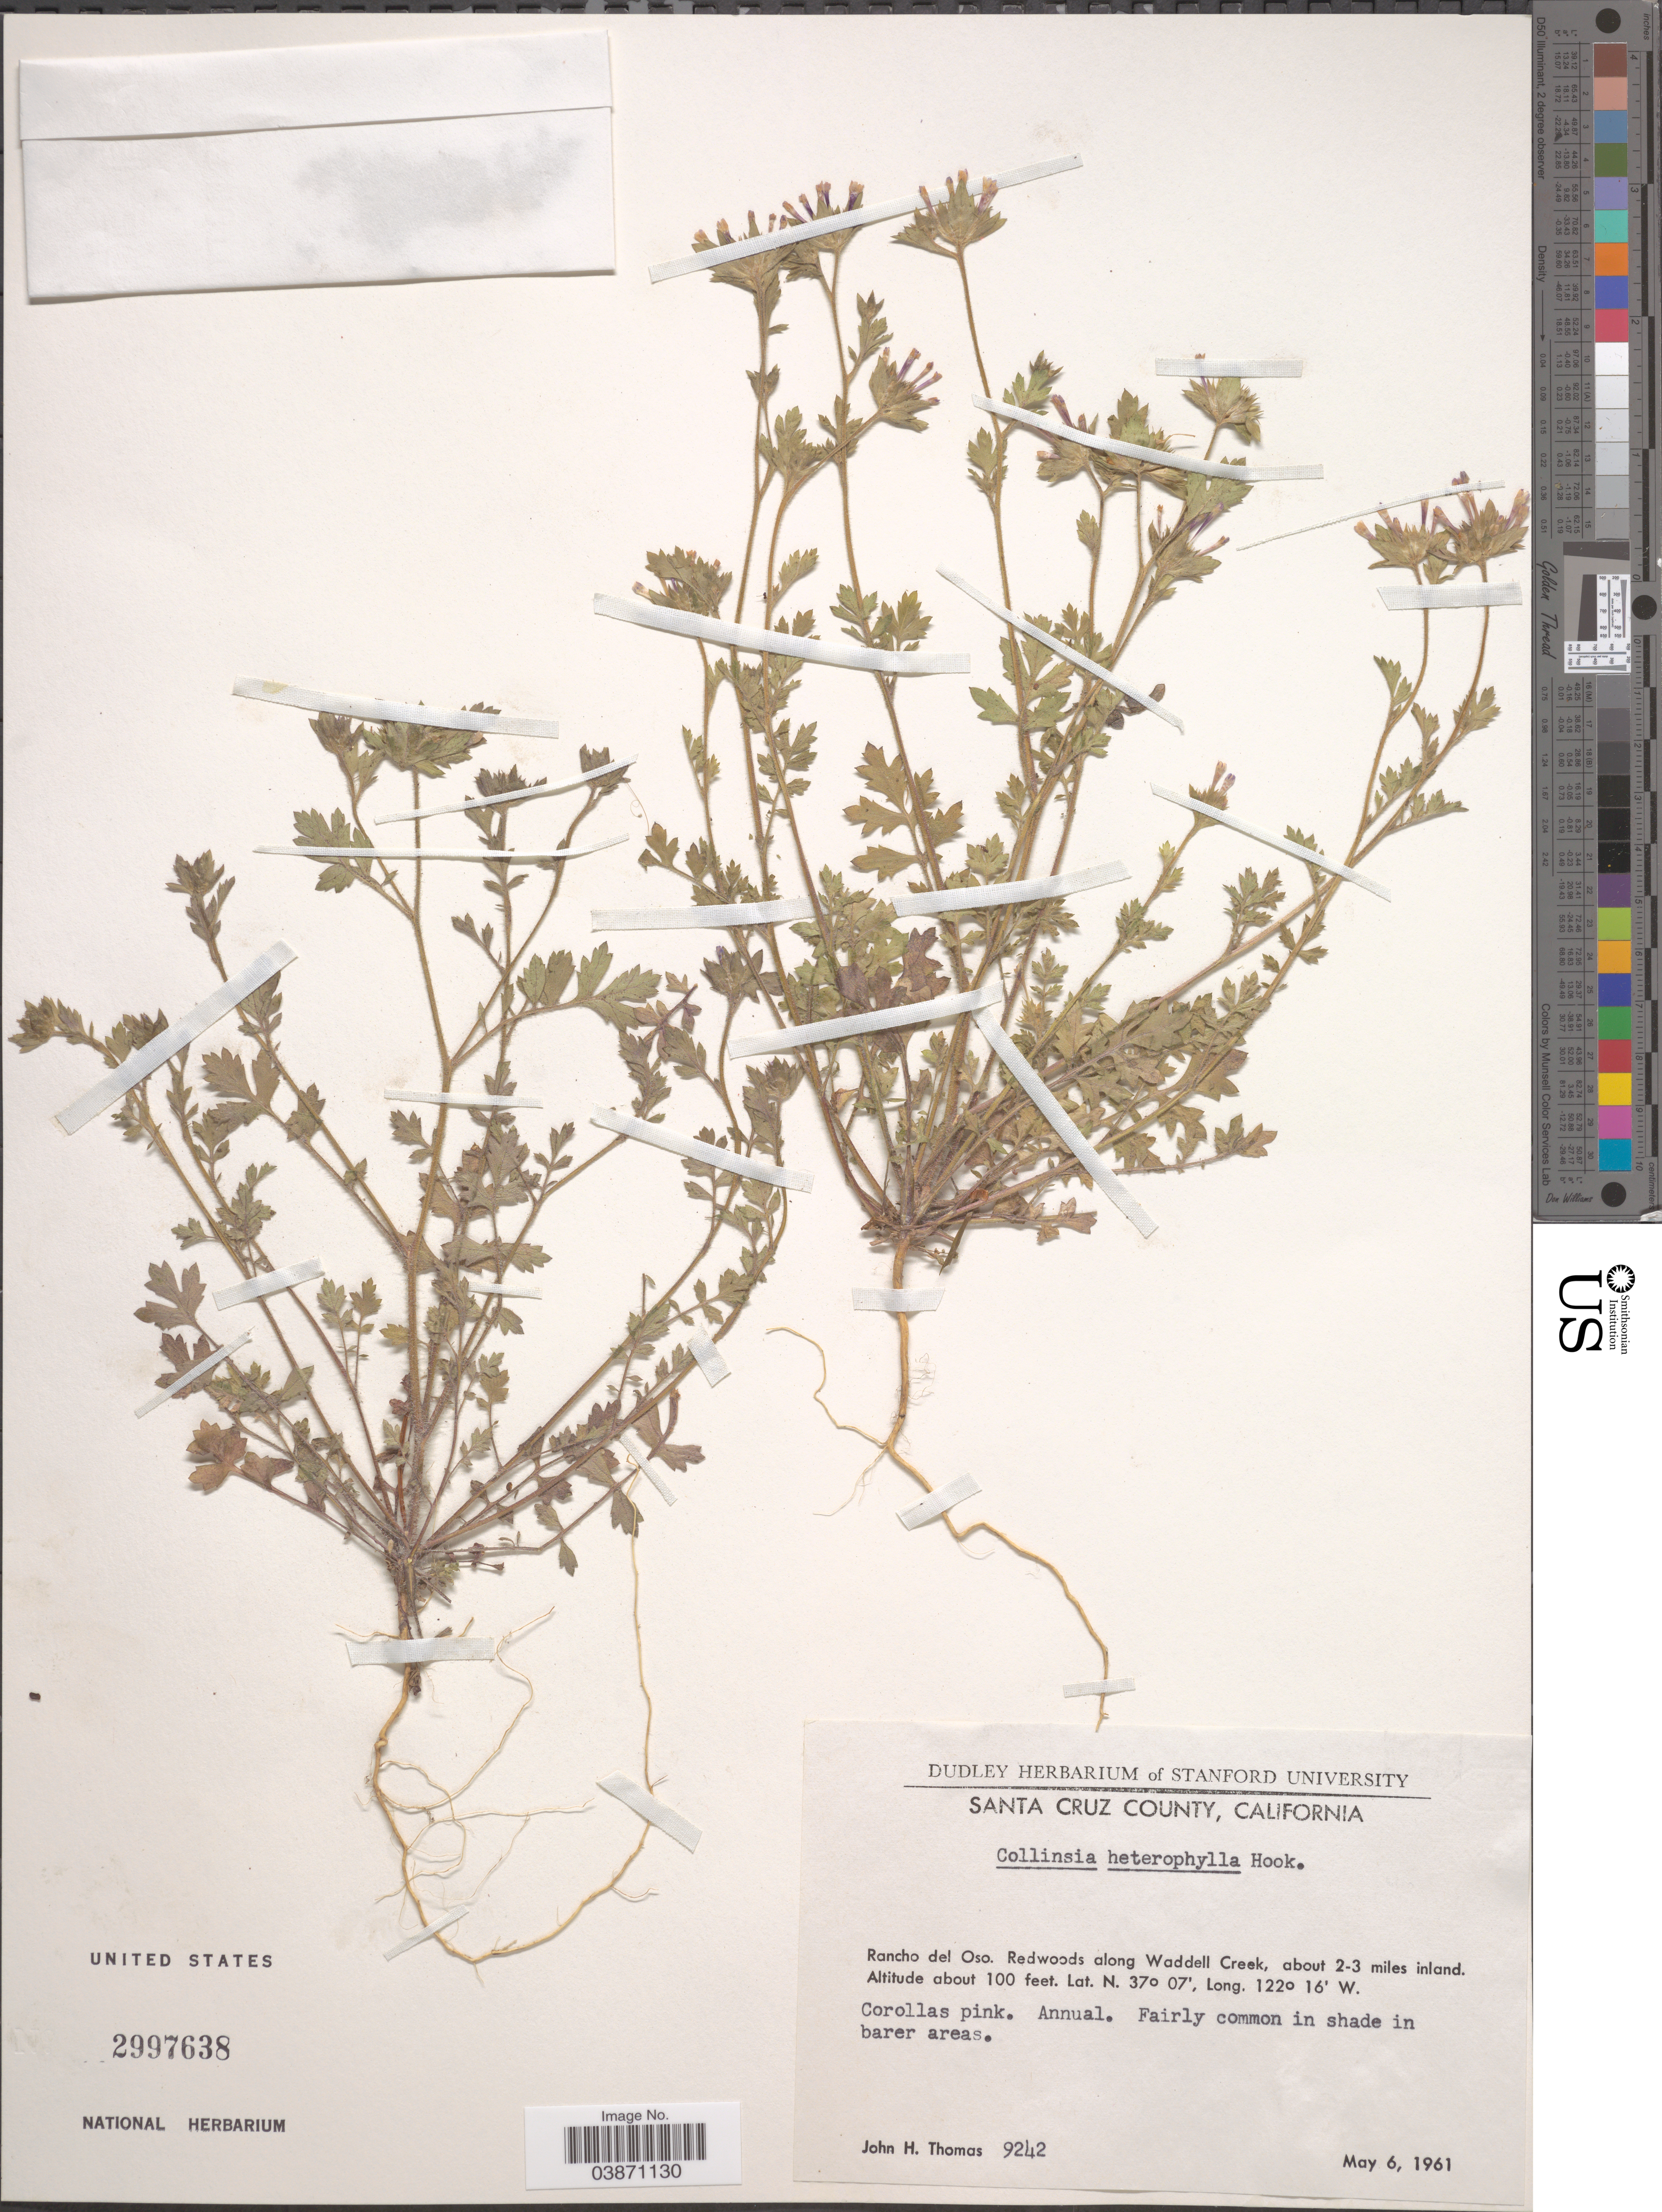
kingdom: Plantae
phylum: Tracheophyta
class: Magnoliopsida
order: Lamiales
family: Plantaginaceae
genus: Collinsia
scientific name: Collinsia heterophylla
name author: Buist ex Graham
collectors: J. H. Thomas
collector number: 9242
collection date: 1961-05-06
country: United States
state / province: California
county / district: Santa Cruz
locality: Santa Cruz County. Rancho del Oso. Redwoods along Waddell Creek, about 2-3 miles inland.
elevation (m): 30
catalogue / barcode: US 2997638